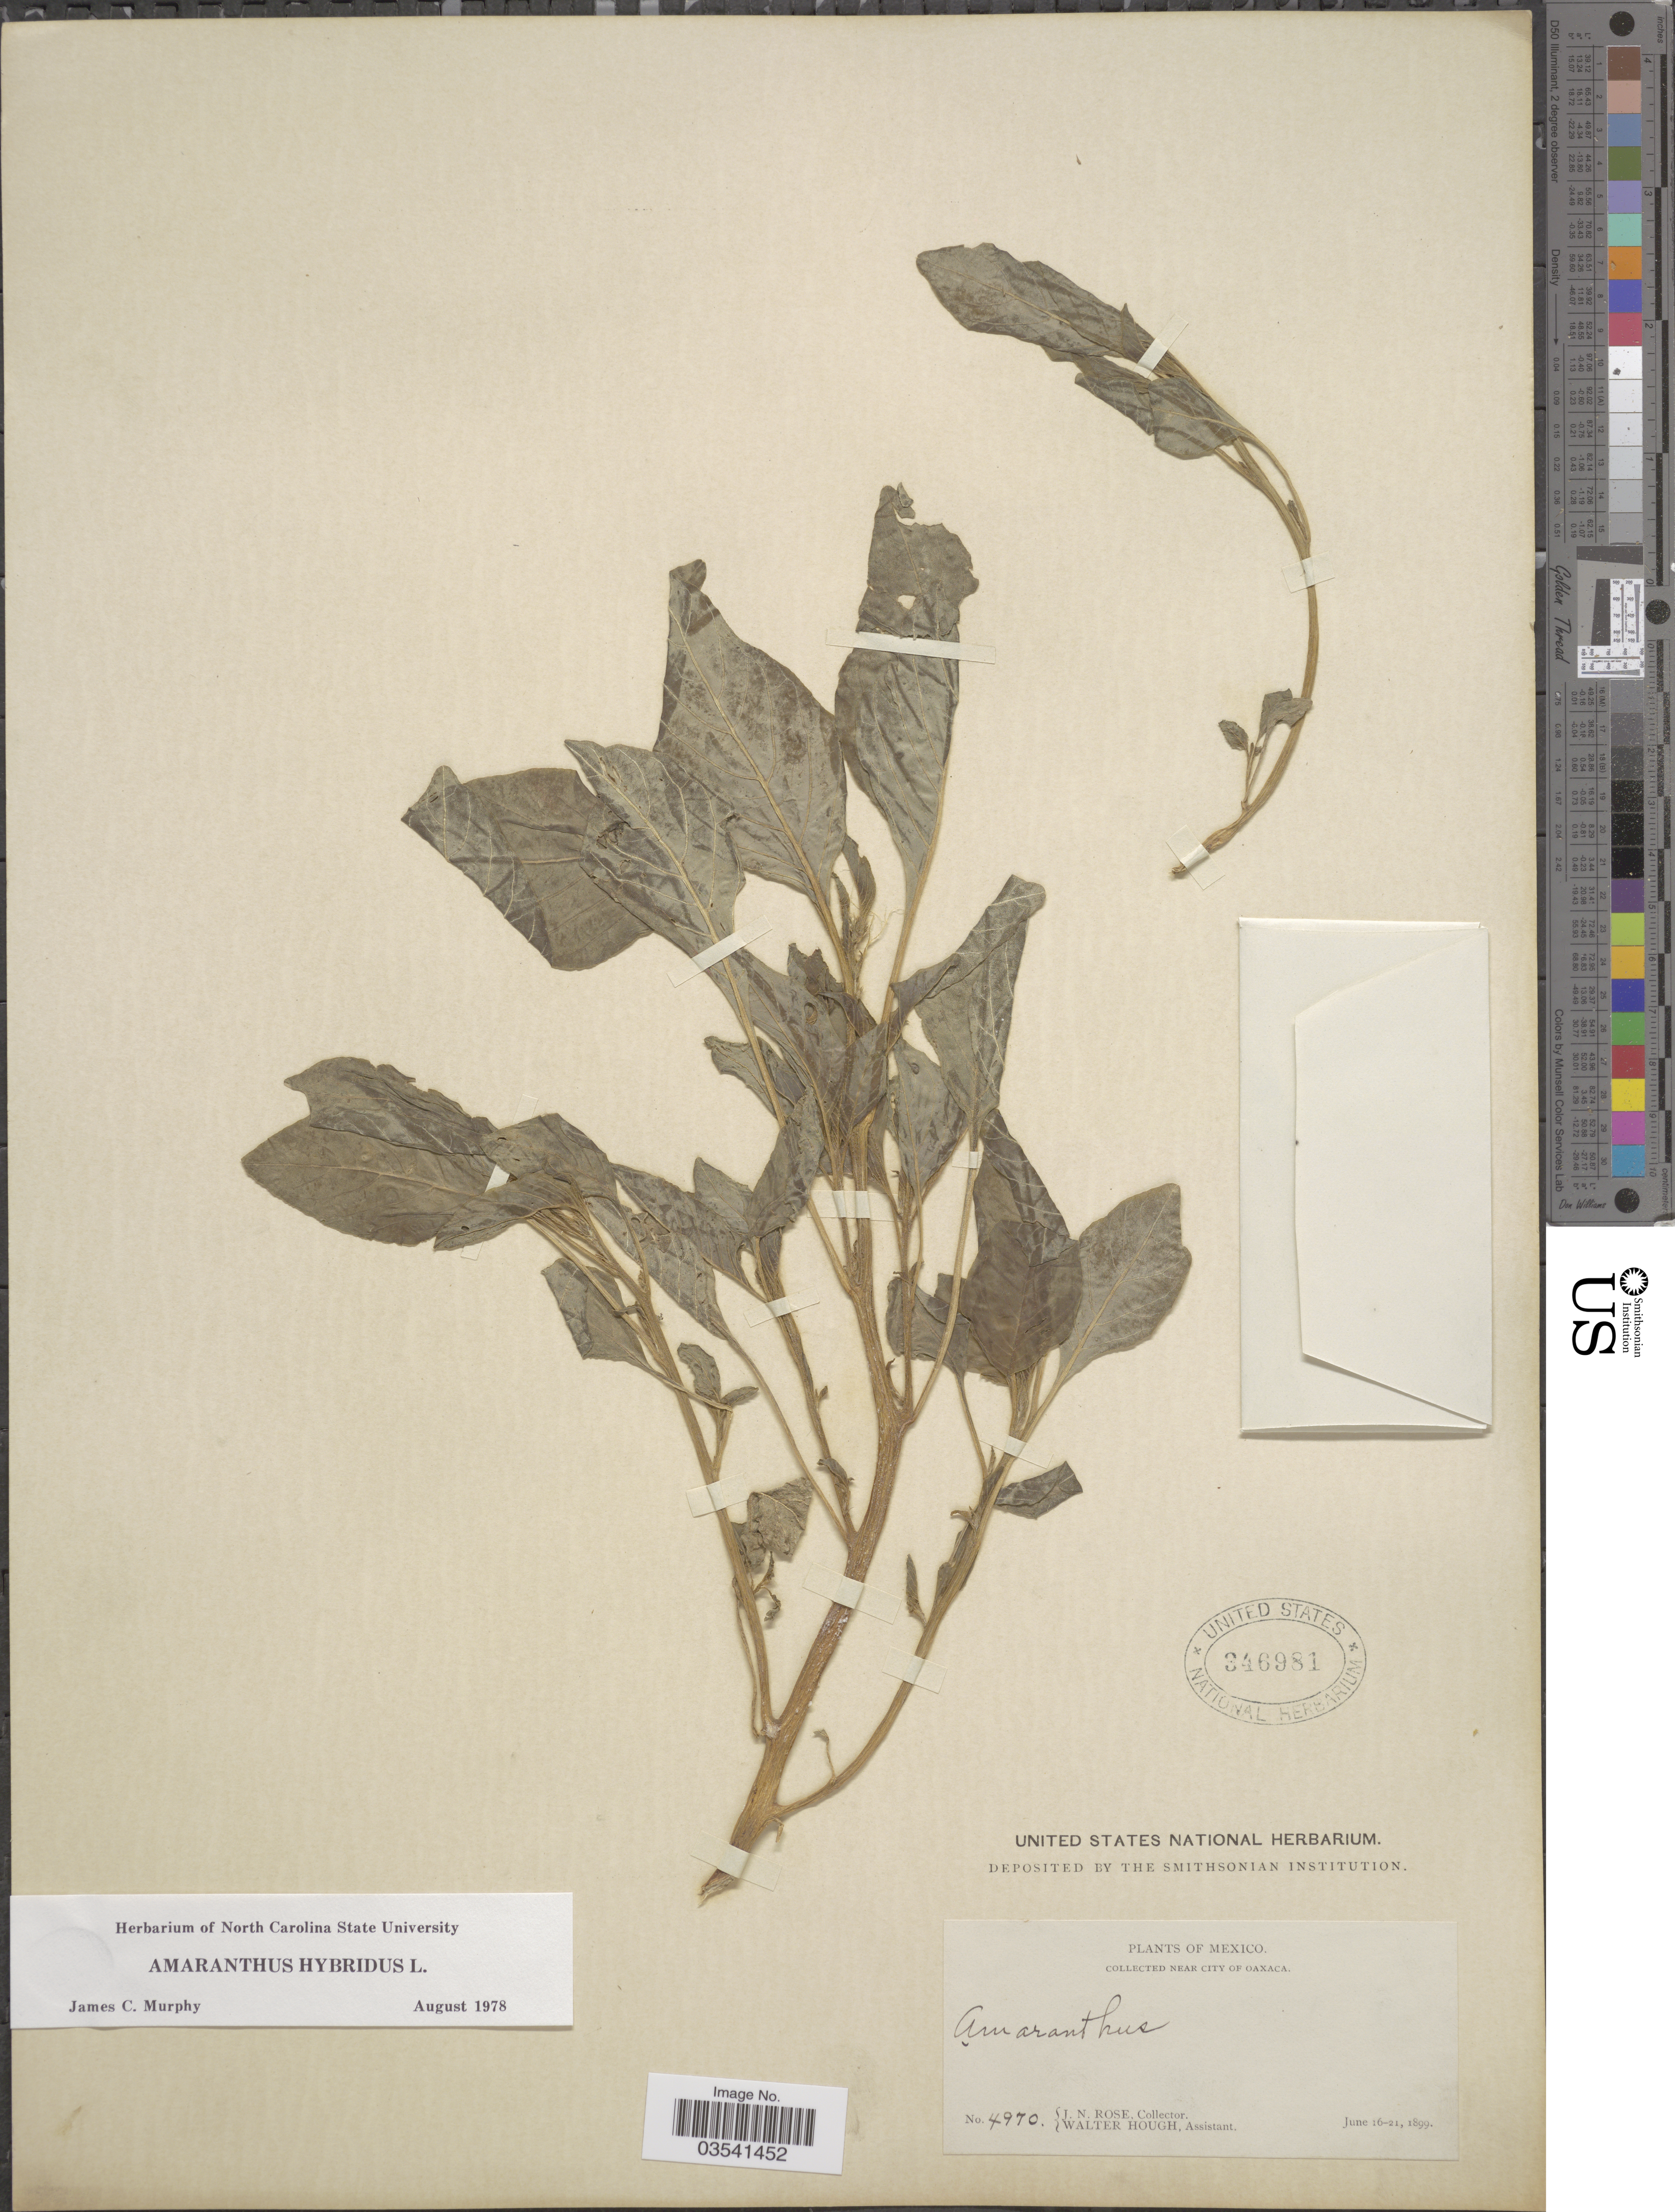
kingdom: Plantae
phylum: Tracheophyta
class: Magnoliopsida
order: Caryophyllales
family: Amaranthaceae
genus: Amaranthus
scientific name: Amaranthus hybridus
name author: L.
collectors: J. N. Rose & W. Hough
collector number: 4970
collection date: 1899-06-16/1899-06-21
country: Mexico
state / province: Oaxaca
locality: Near city of Oaxaca.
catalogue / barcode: US 346981